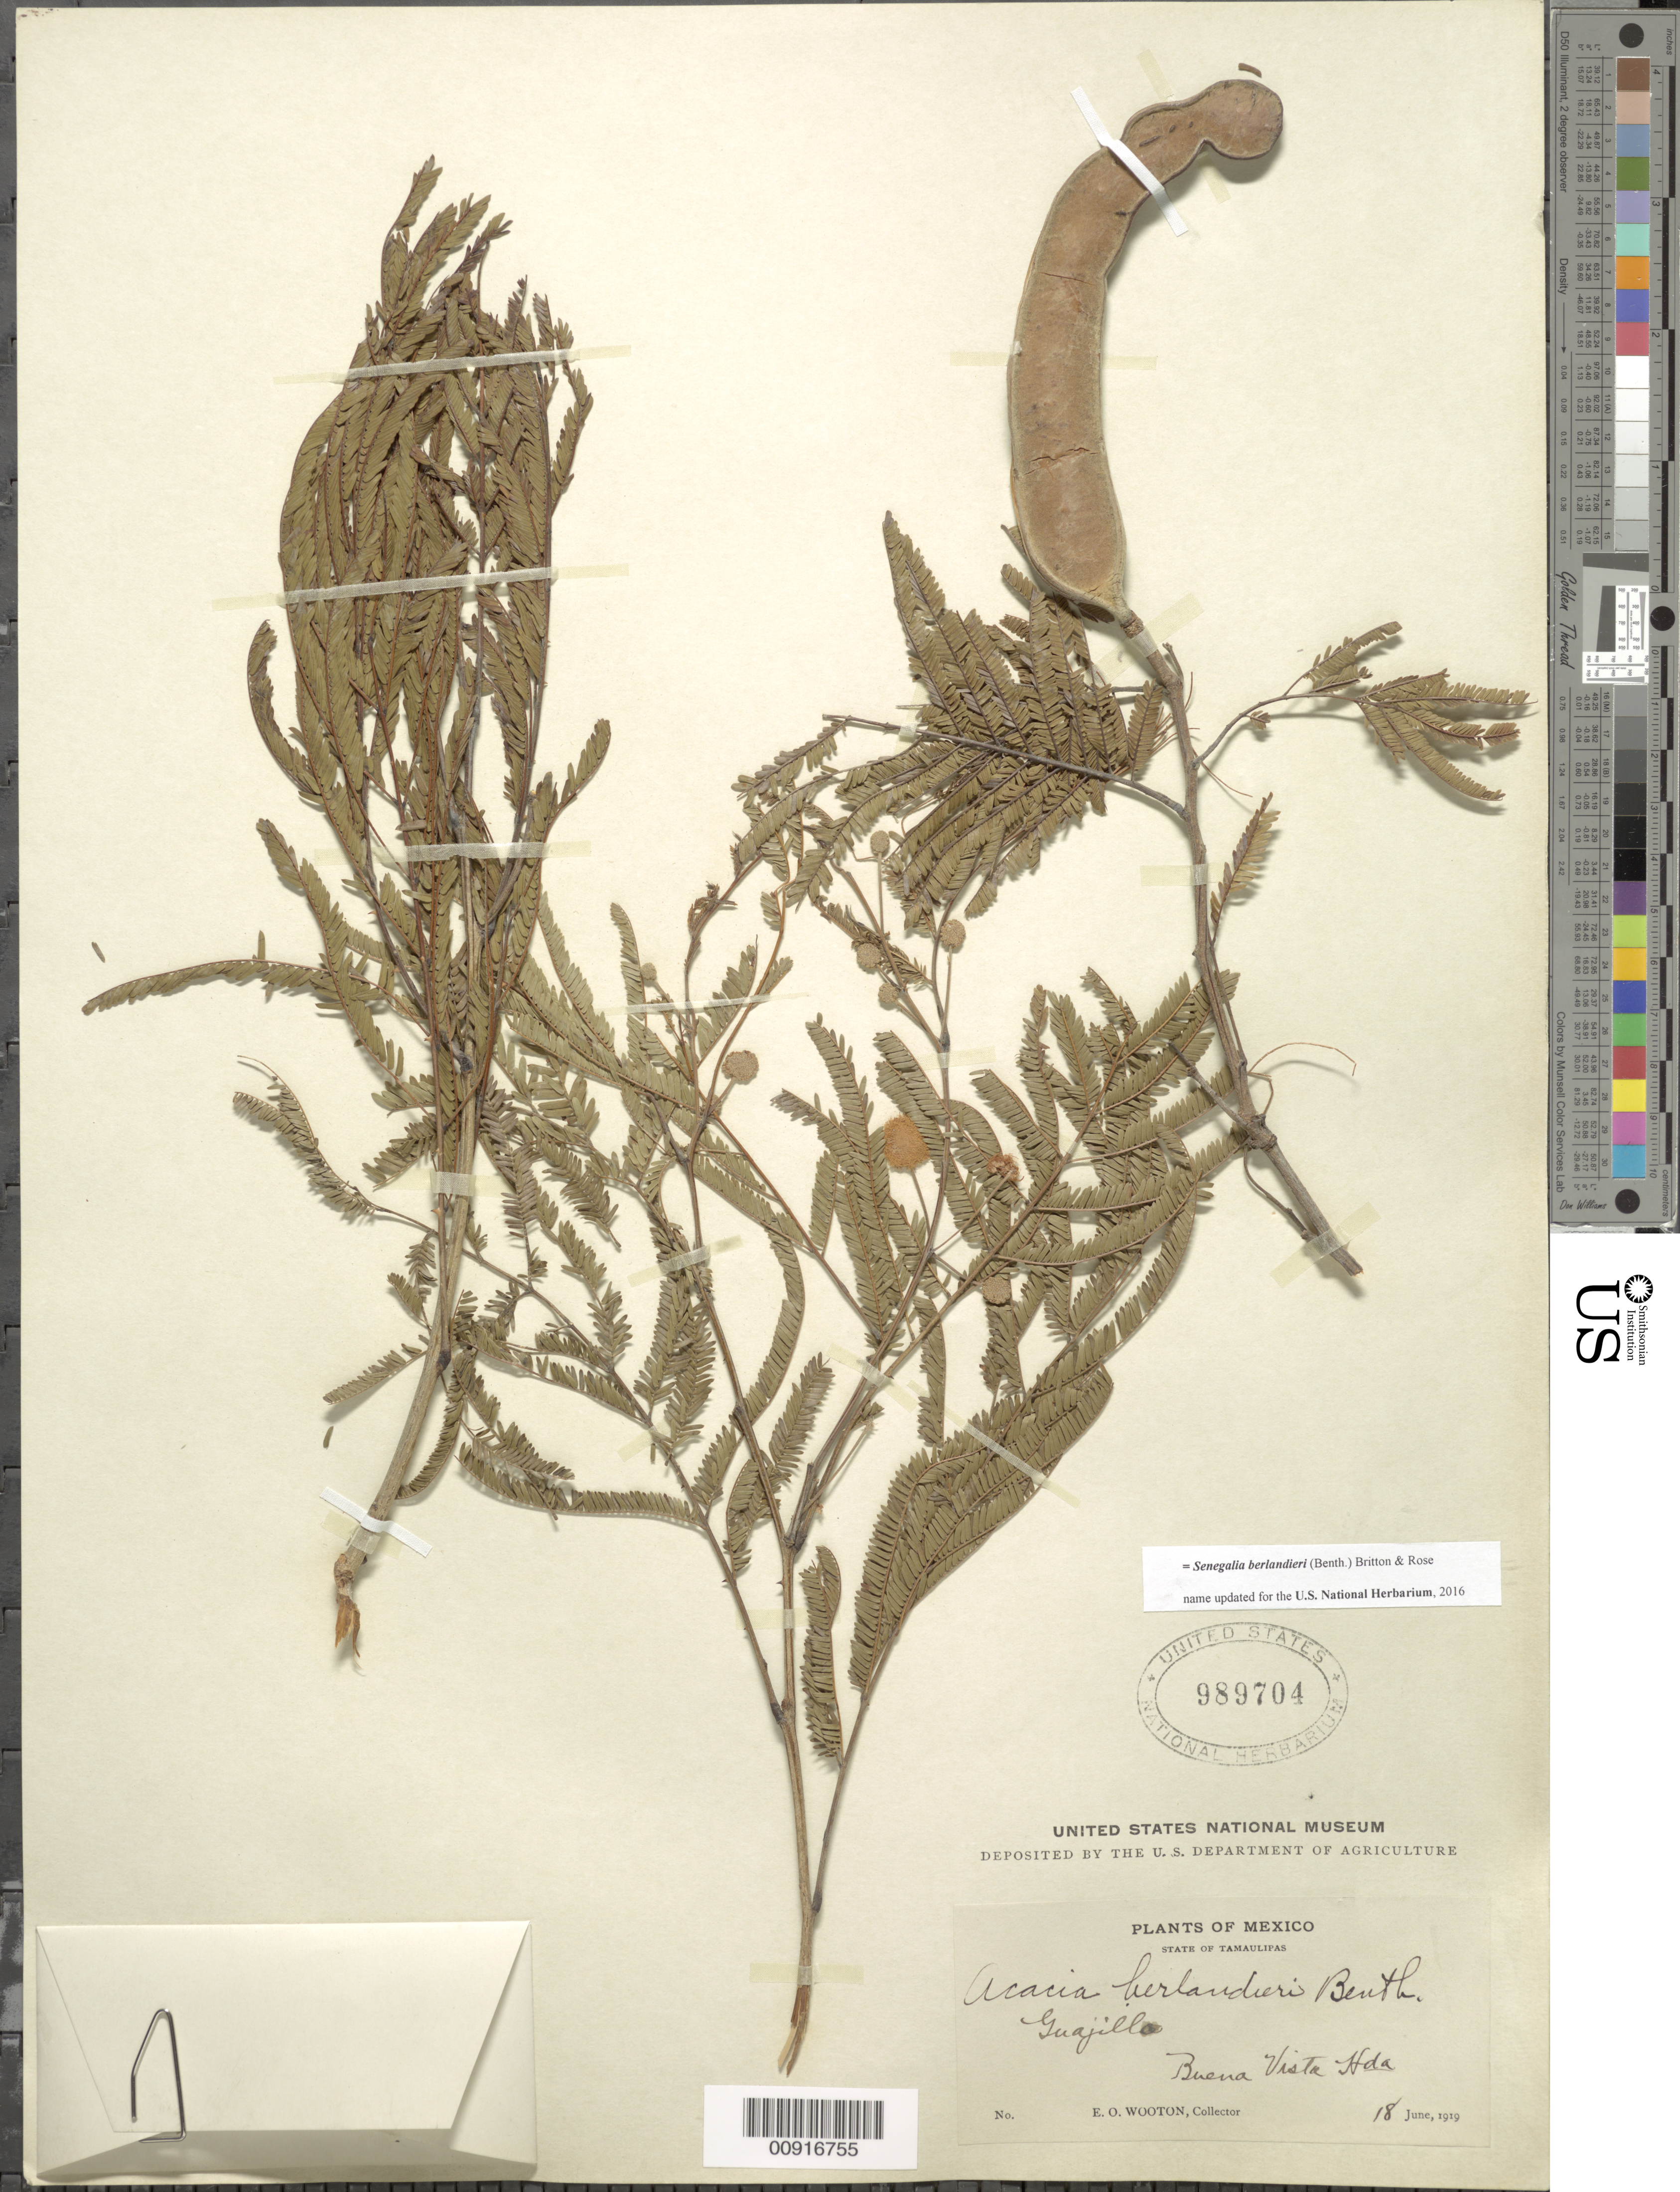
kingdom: Plantae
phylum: Tracheophyta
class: Magnoliopsida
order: Fabales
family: Fabaceae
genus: Senegalia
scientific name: Senegalia berlandieri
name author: (Benth.) Britton & Rose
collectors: E. O. Wooton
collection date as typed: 18 Jun 1919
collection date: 1919-06-18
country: Mexico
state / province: Tamaulipas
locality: Buena Vista Hacienda.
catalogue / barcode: US 989704